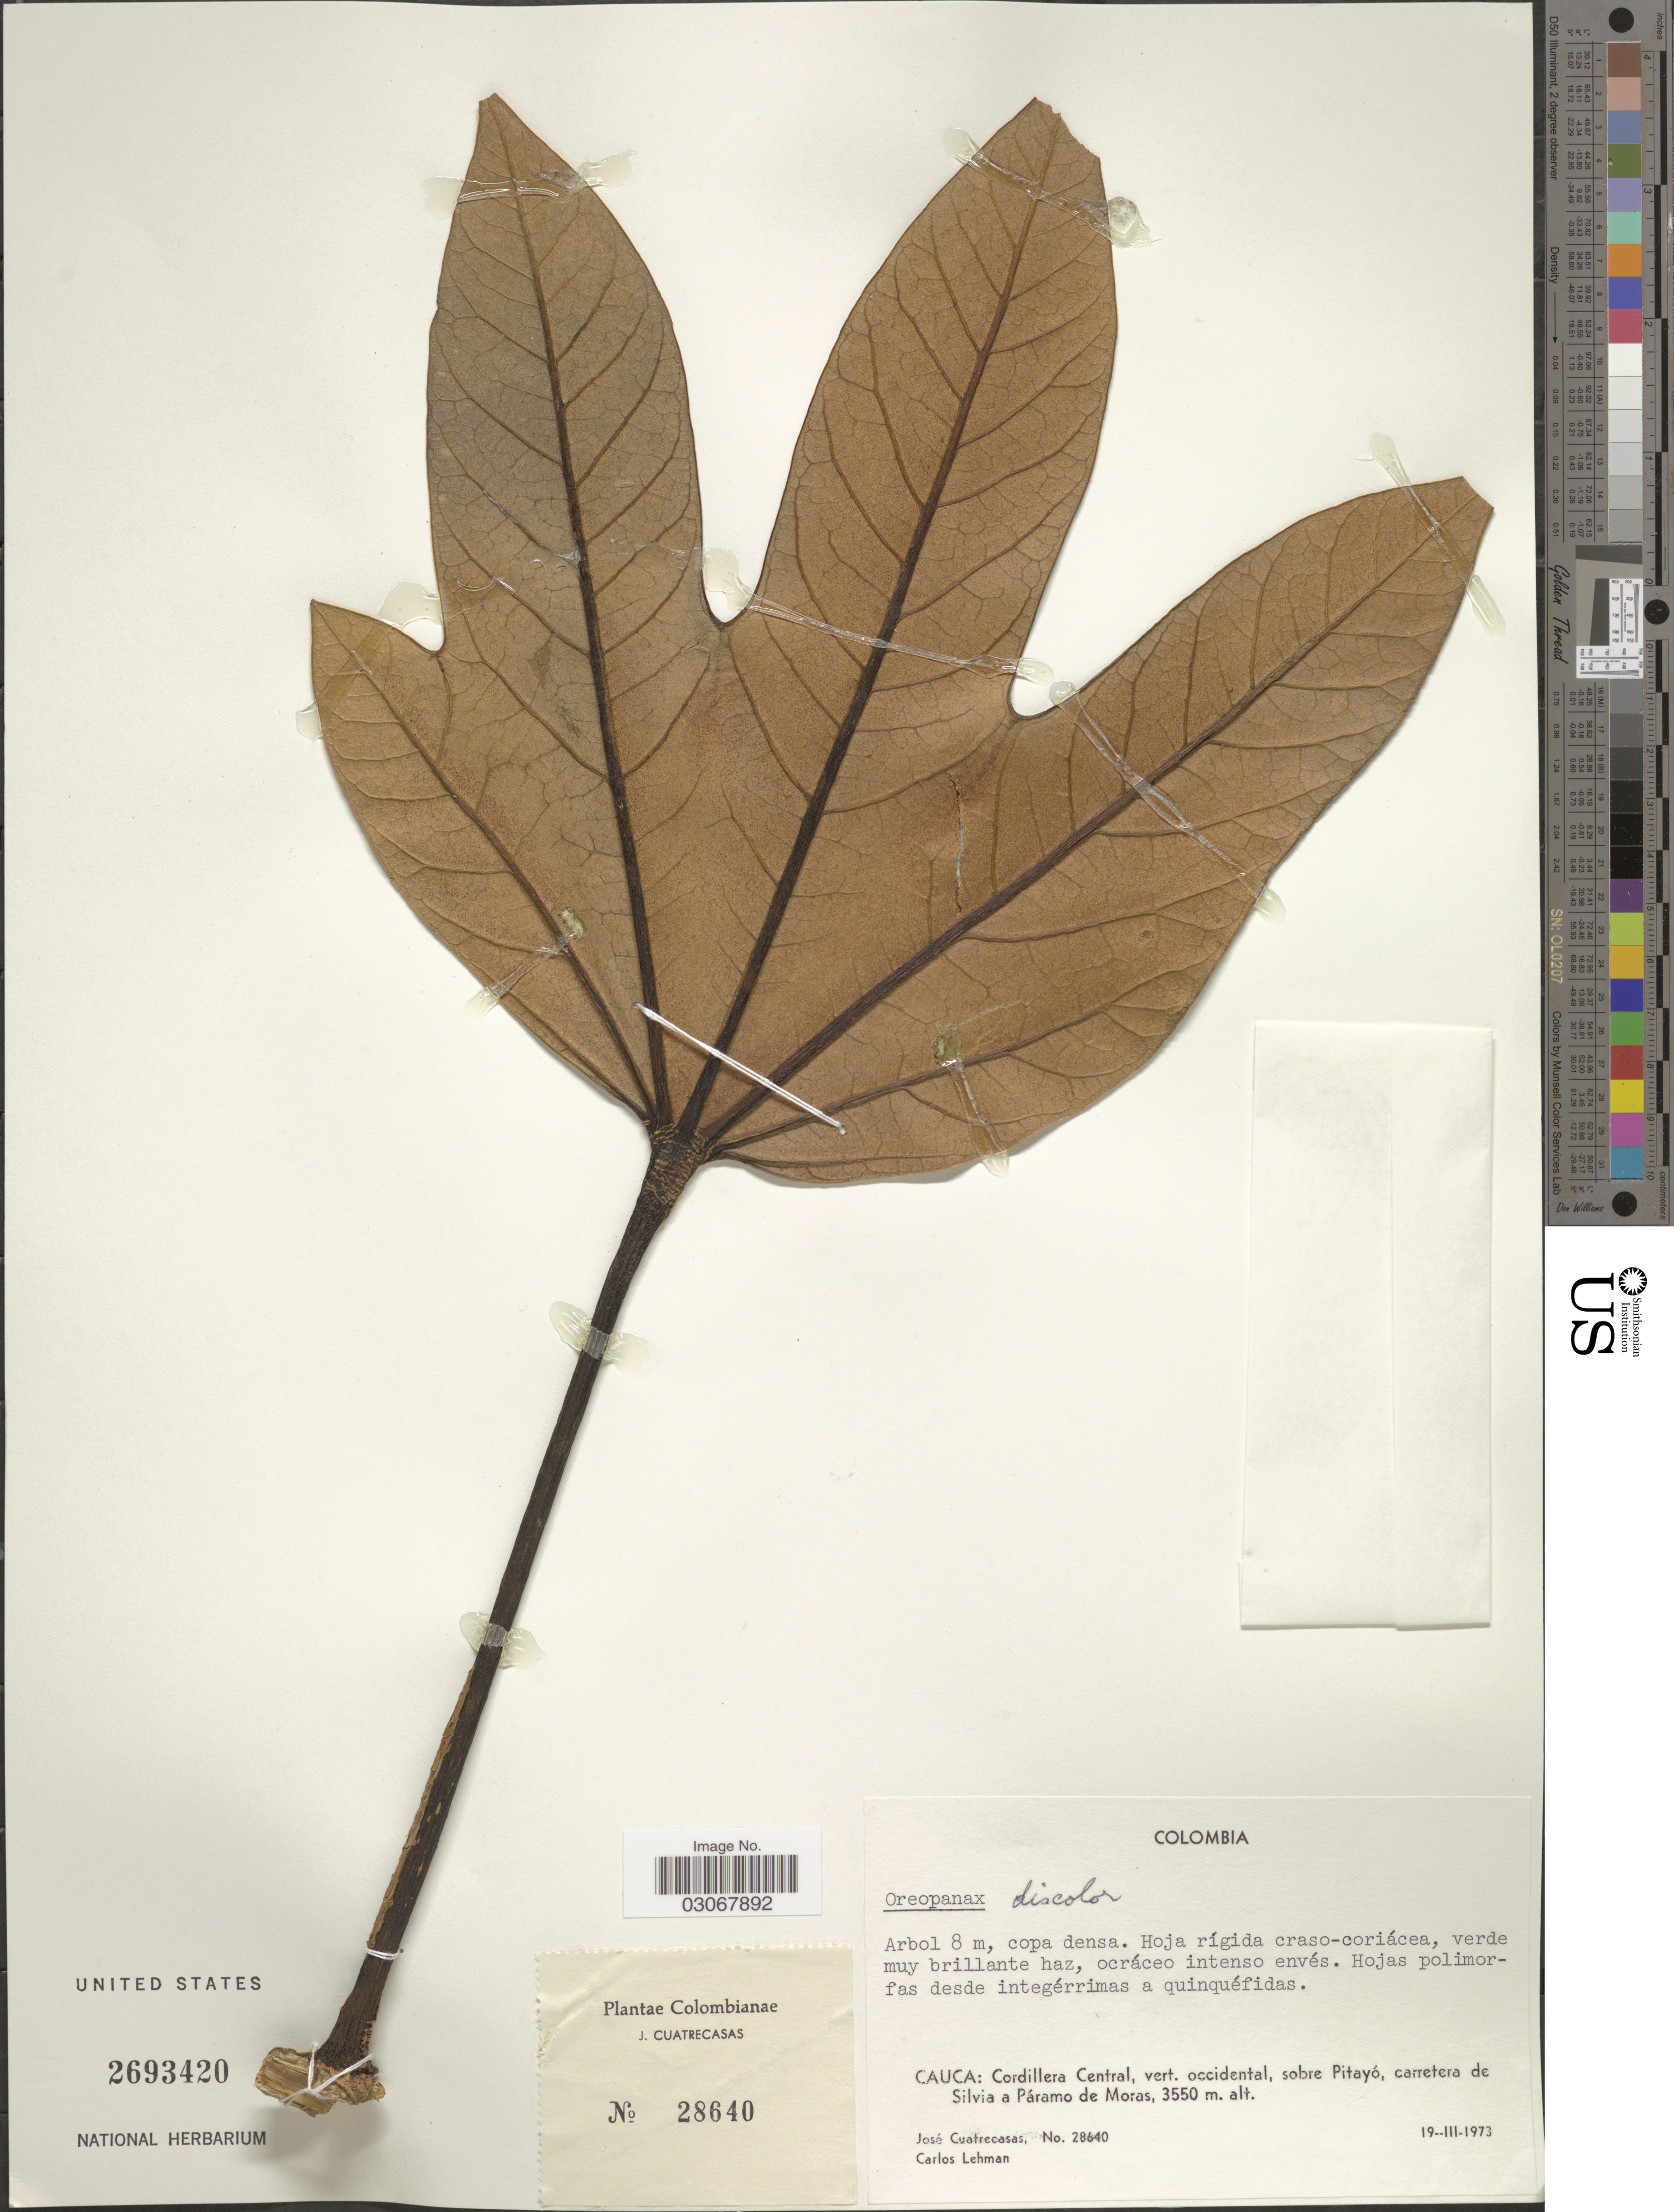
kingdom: Plantae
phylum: Tracheophyta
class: Magnoliopsida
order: Apiales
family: Araliaceae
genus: Oreopanax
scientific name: Oreopanax discolor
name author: (Kunth) Decne. & Planch.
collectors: J. Cuatrecasas & C. Lehman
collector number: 28640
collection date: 1973-03-19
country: Colombia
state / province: Cauca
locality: Cordillera Central, vert. occidental, sobre Pitayó, carretera de Silvia a Páramo de Moras.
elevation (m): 3550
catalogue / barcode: US 2693420